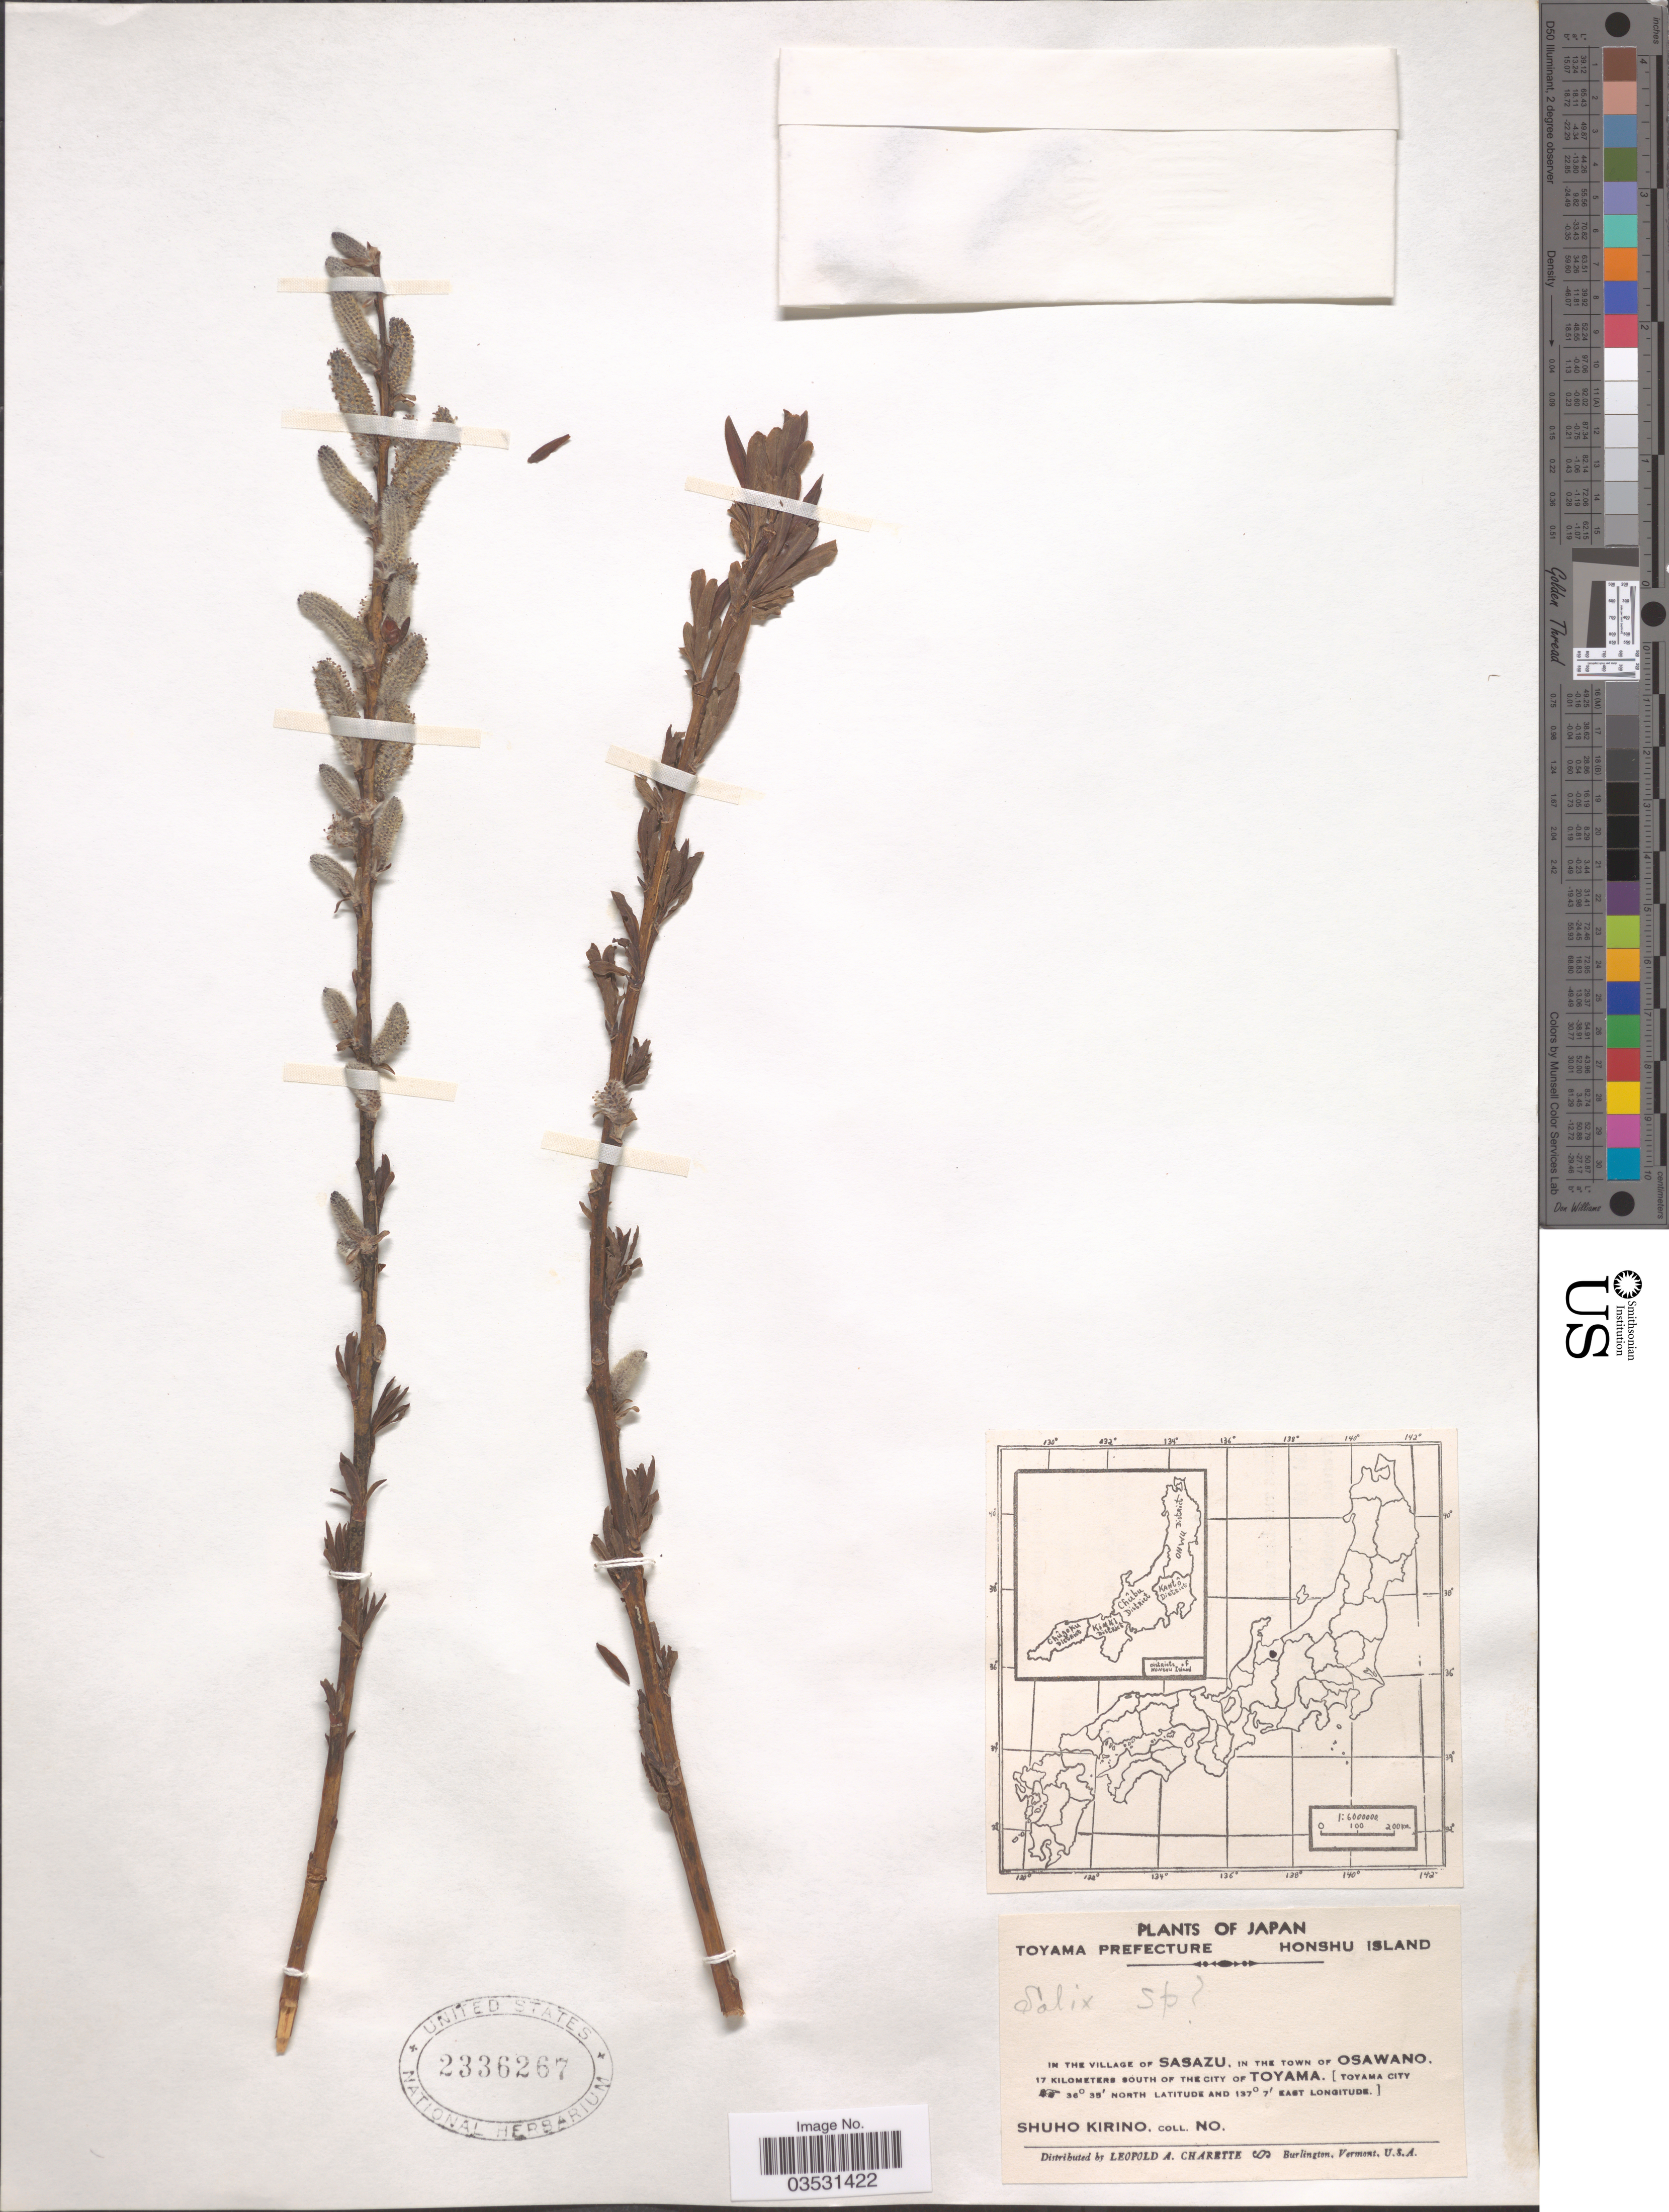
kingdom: Plantae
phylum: Tracheophyta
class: Magnoliopsida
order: Malpighiales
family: Salicaceae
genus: Salix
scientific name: Salix cordata x S. sericea Marshall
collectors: S. Kirino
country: Japan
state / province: Toyama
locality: Toyama Prefecture, Honshu Island. In the village of Sasazu, in the town of Osawano, 17 kilometers south of the city of Toyama.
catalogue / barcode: US 2336267